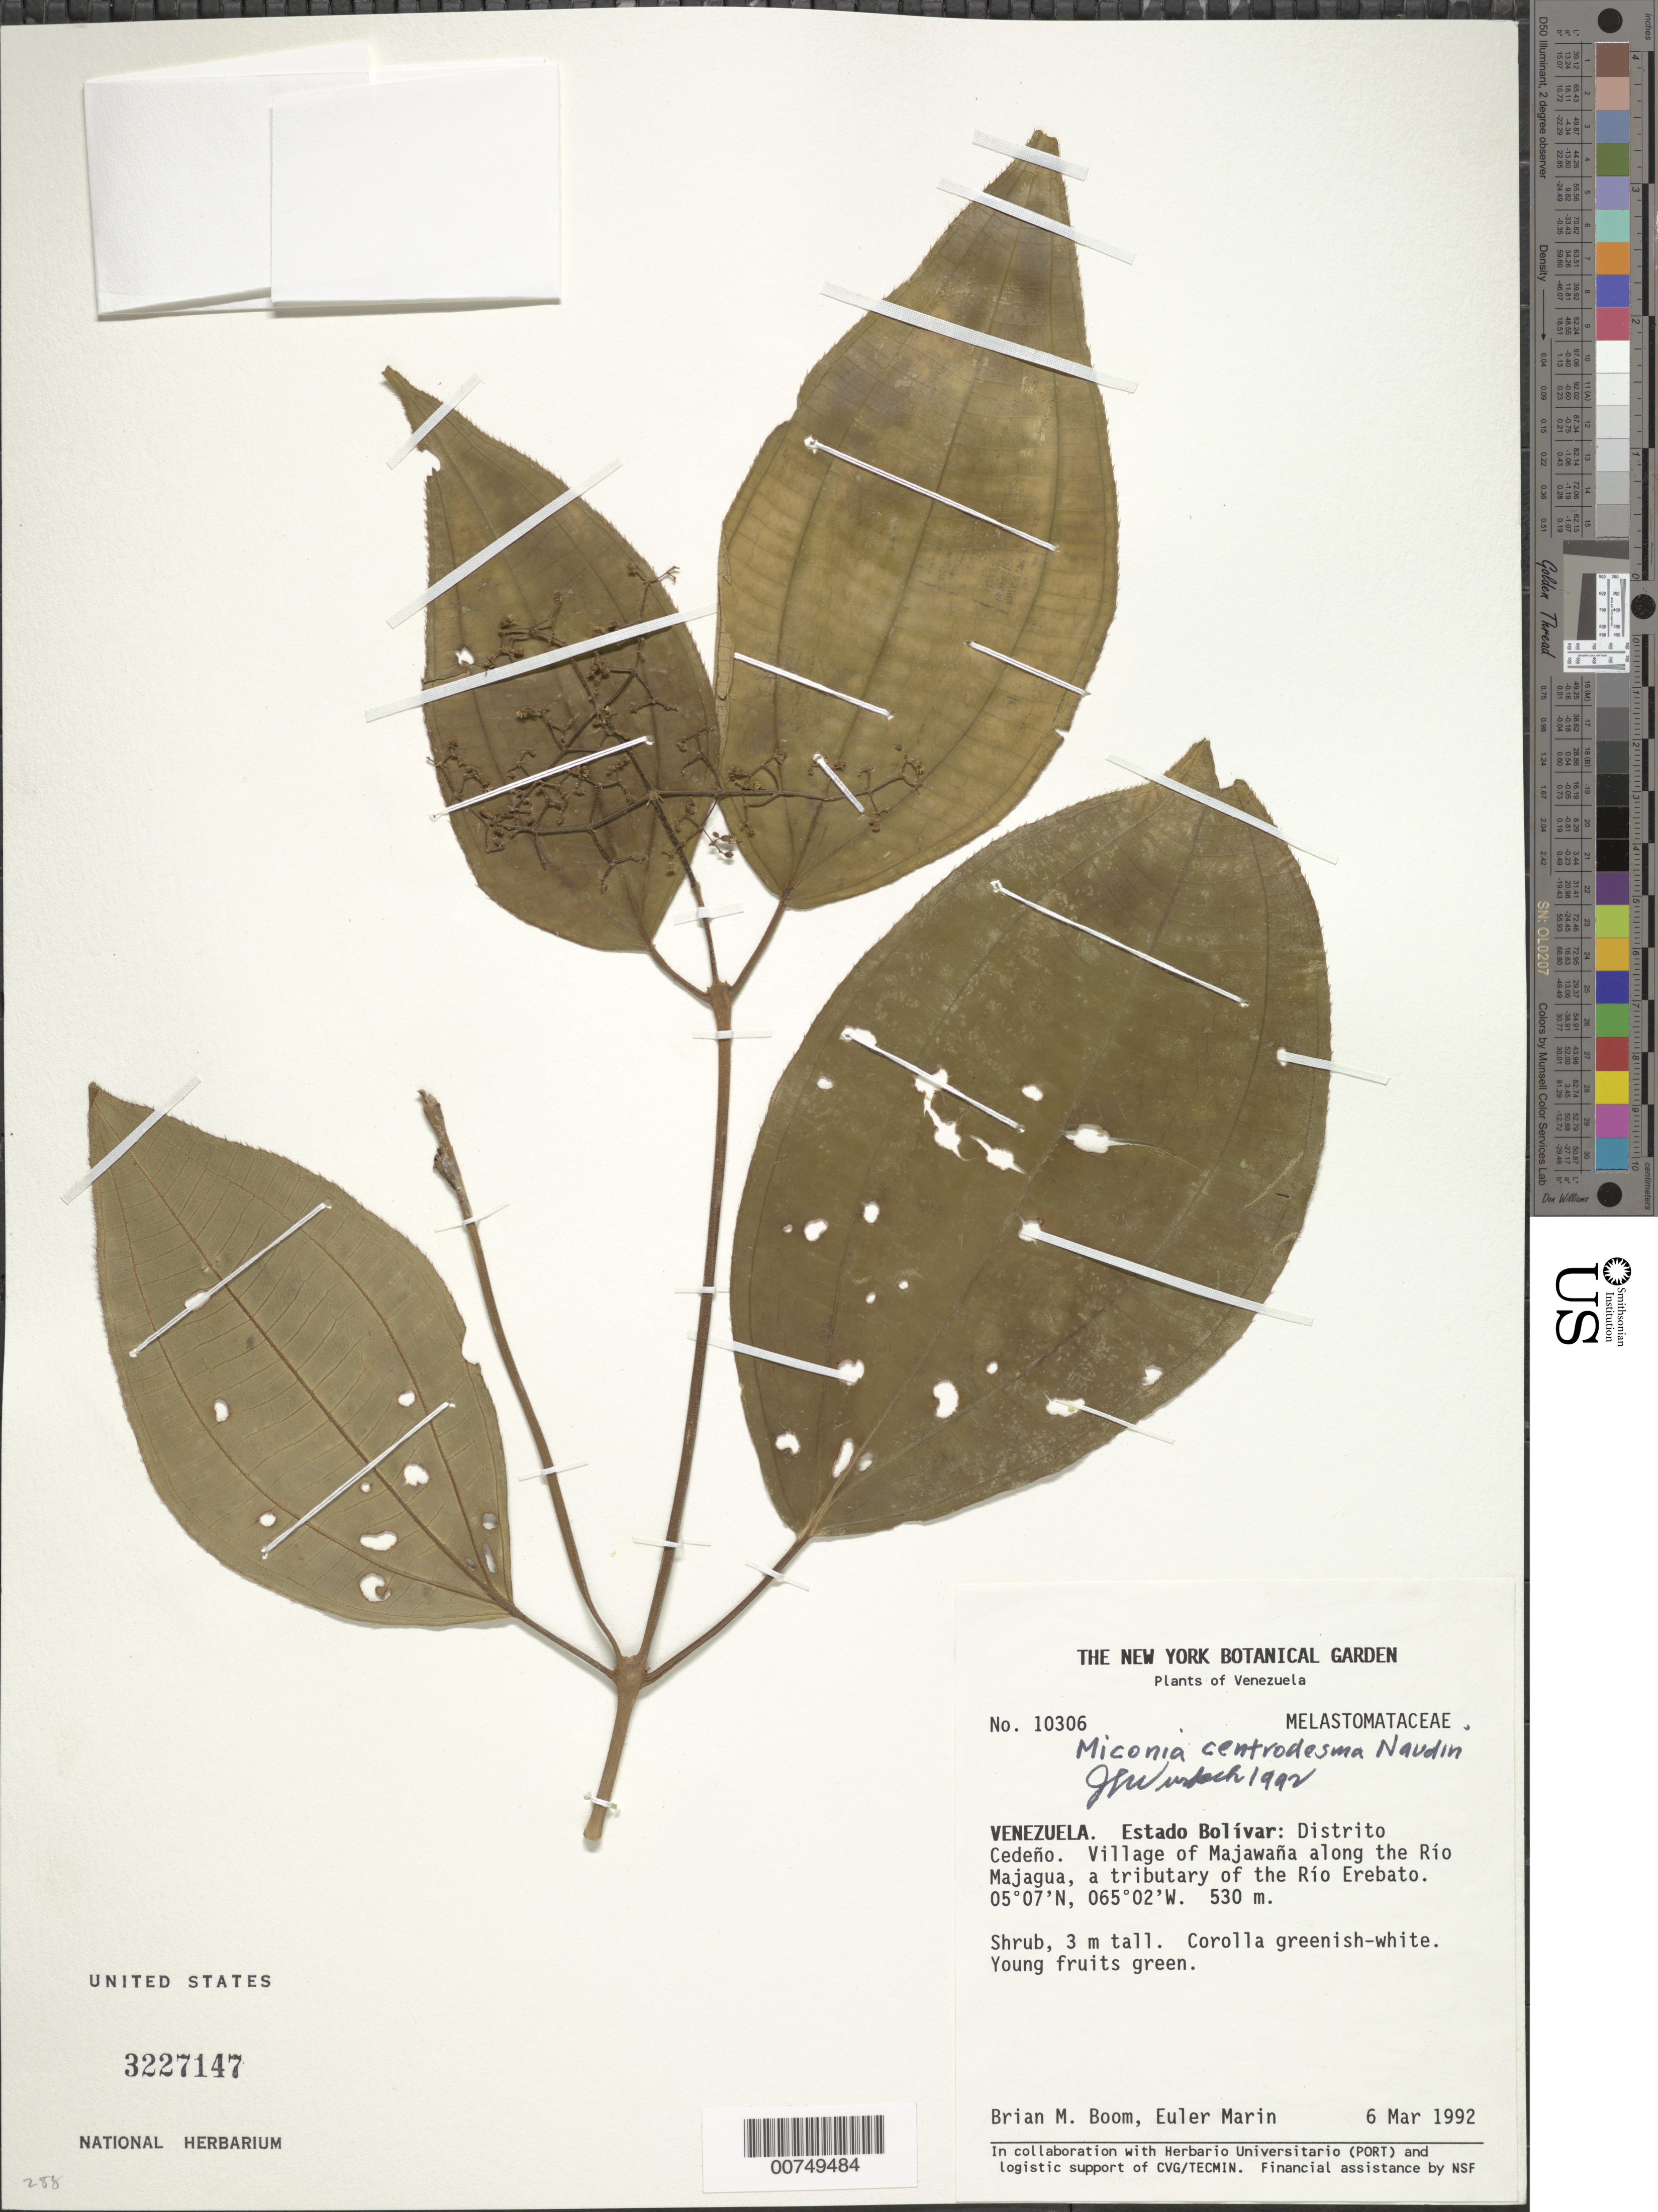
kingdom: Plantae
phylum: Tracheophyta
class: Magnoliopsida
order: Myrtales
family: Melastomataceae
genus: Miconia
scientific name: Miconia centrodesma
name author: Naudin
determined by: Wurdack, John J., (US), US (UNITED STATES)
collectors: B. M. Boom & E. Marin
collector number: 10306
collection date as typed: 6-Mar-92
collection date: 1992-03-06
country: Venezuela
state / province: Bolívar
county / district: Cedeño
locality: Majawana village along the Río Majagua, tributary of the Río Erebato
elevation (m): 530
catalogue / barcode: US 3227147